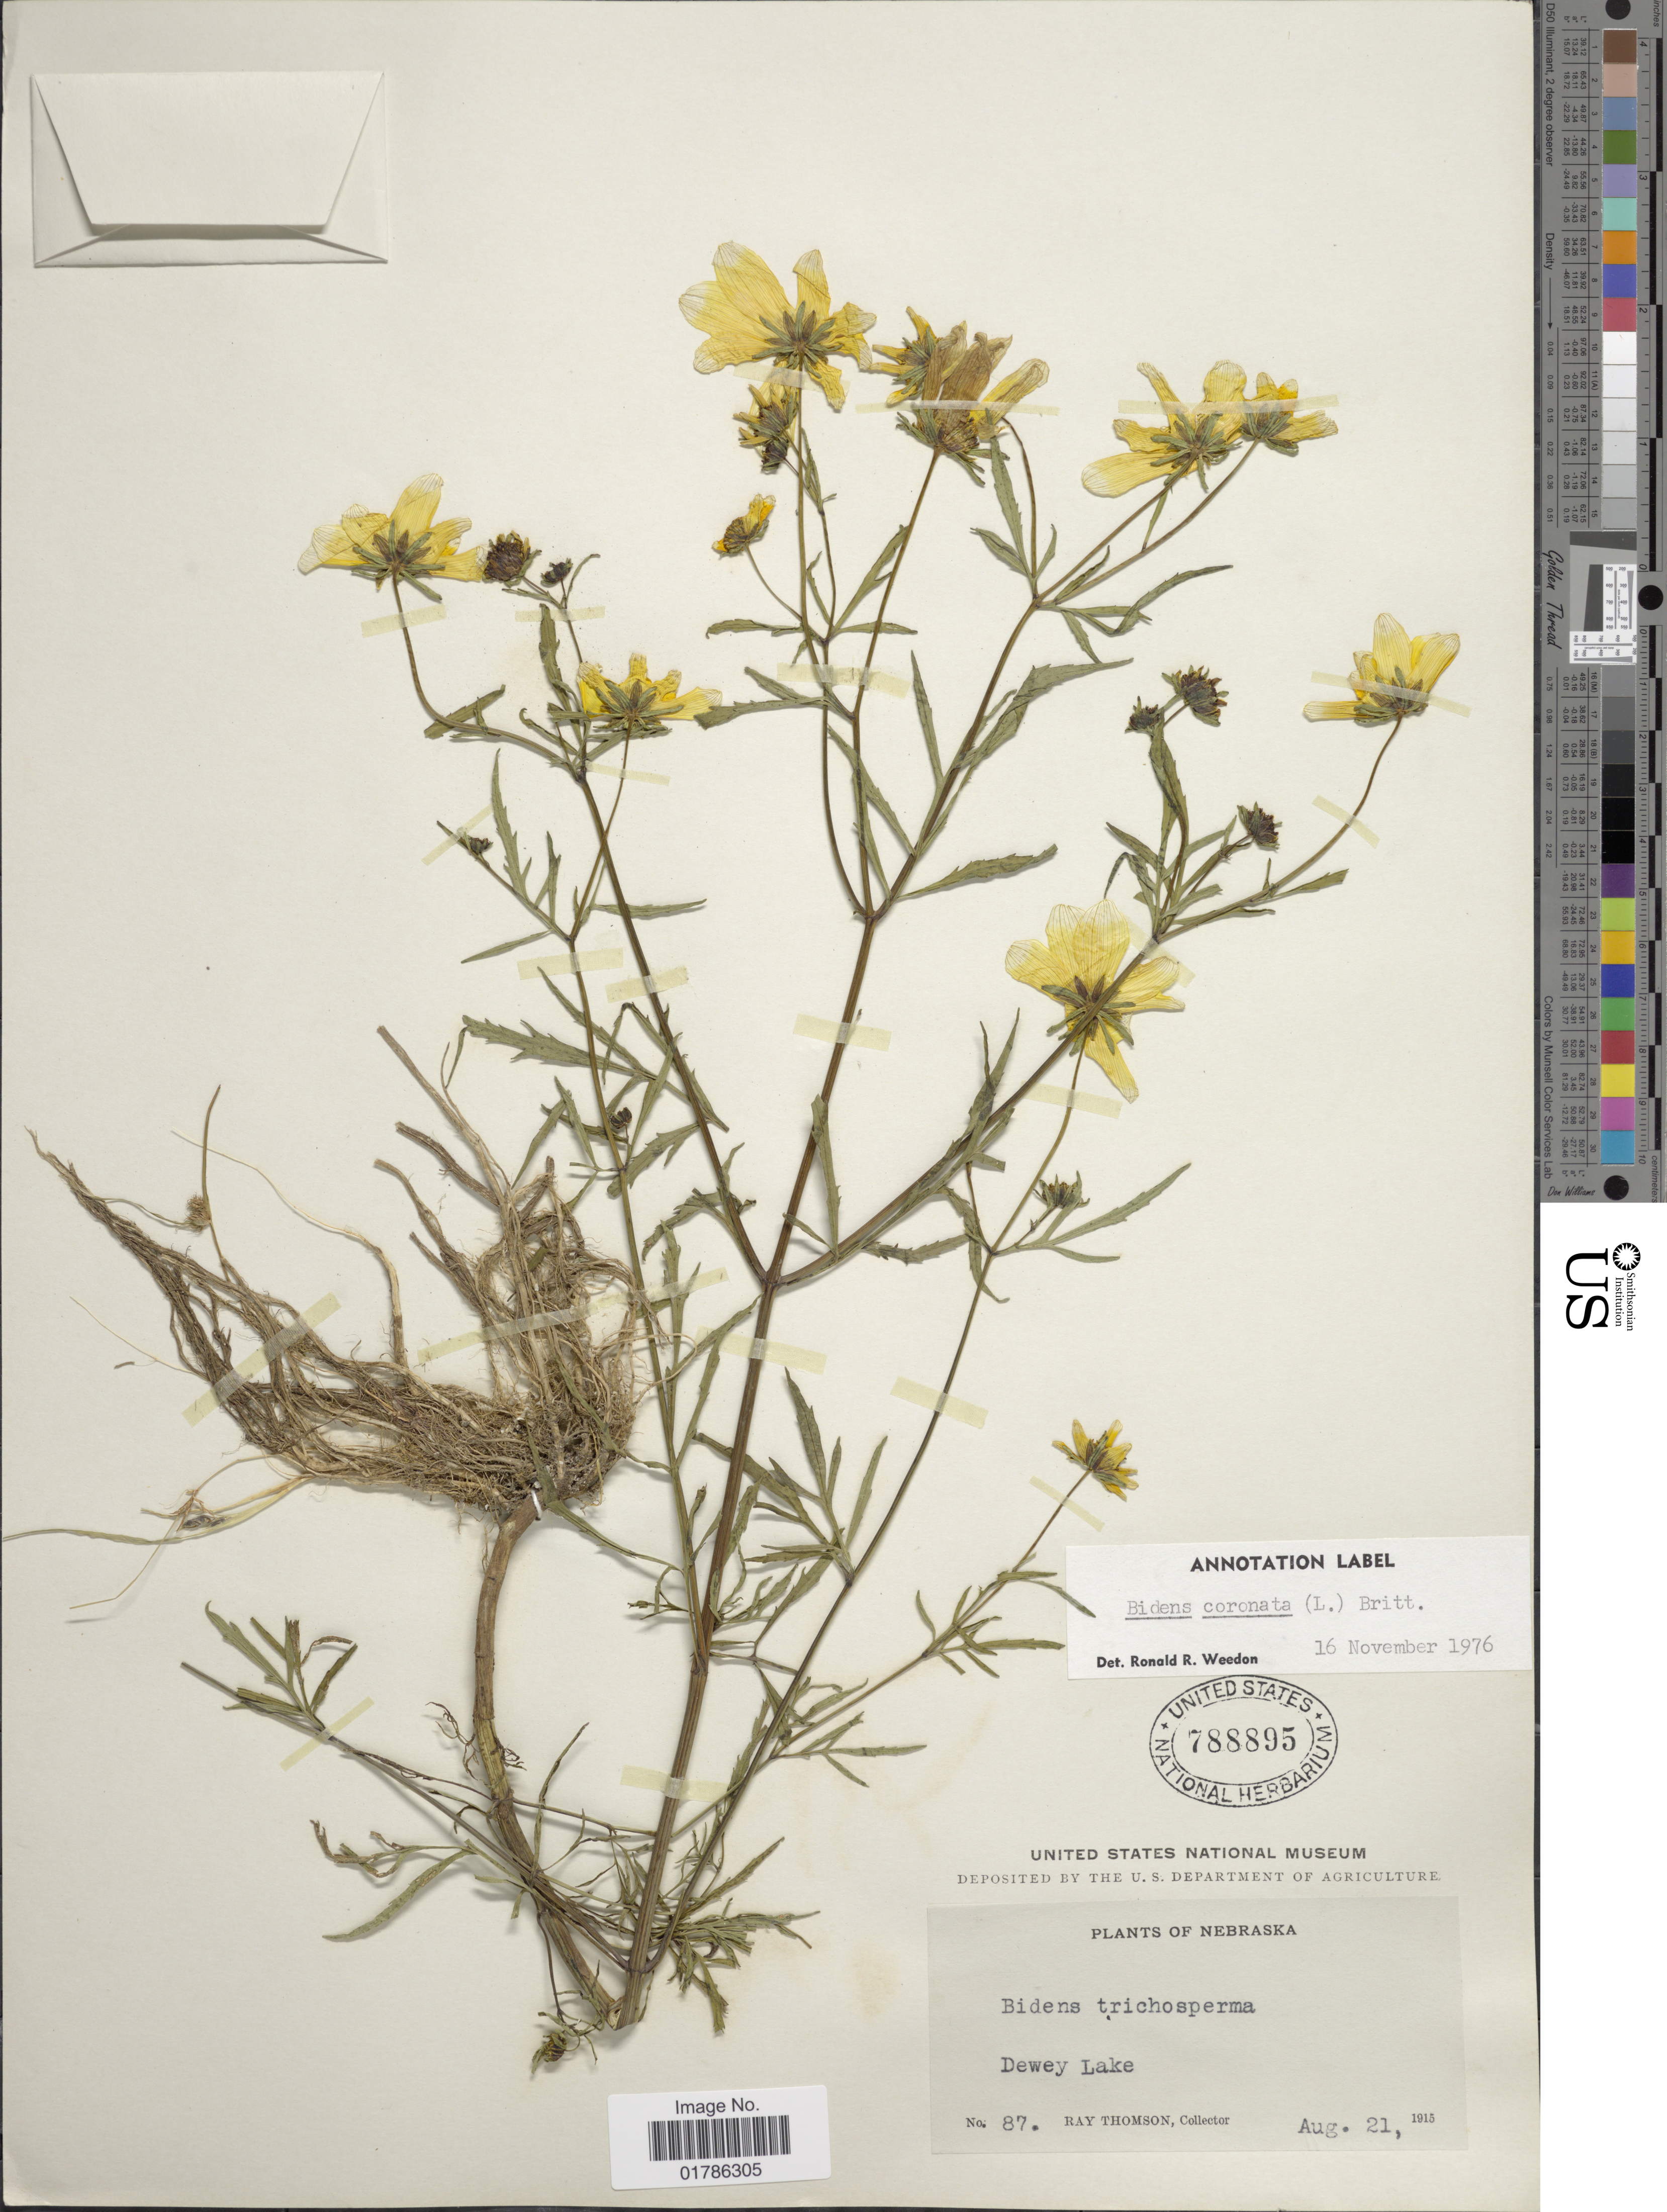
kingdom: Plantae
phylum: Tracheophyta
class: Magnoliopsida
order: Asterales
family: Asteraceae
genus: Bidens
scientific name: Bidens coronata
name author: (L.) Britton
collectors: R. Thomson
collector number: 87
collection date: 1915-08-21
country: United States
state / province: Nebraska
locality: Dewey Lake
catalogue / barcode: US 788895